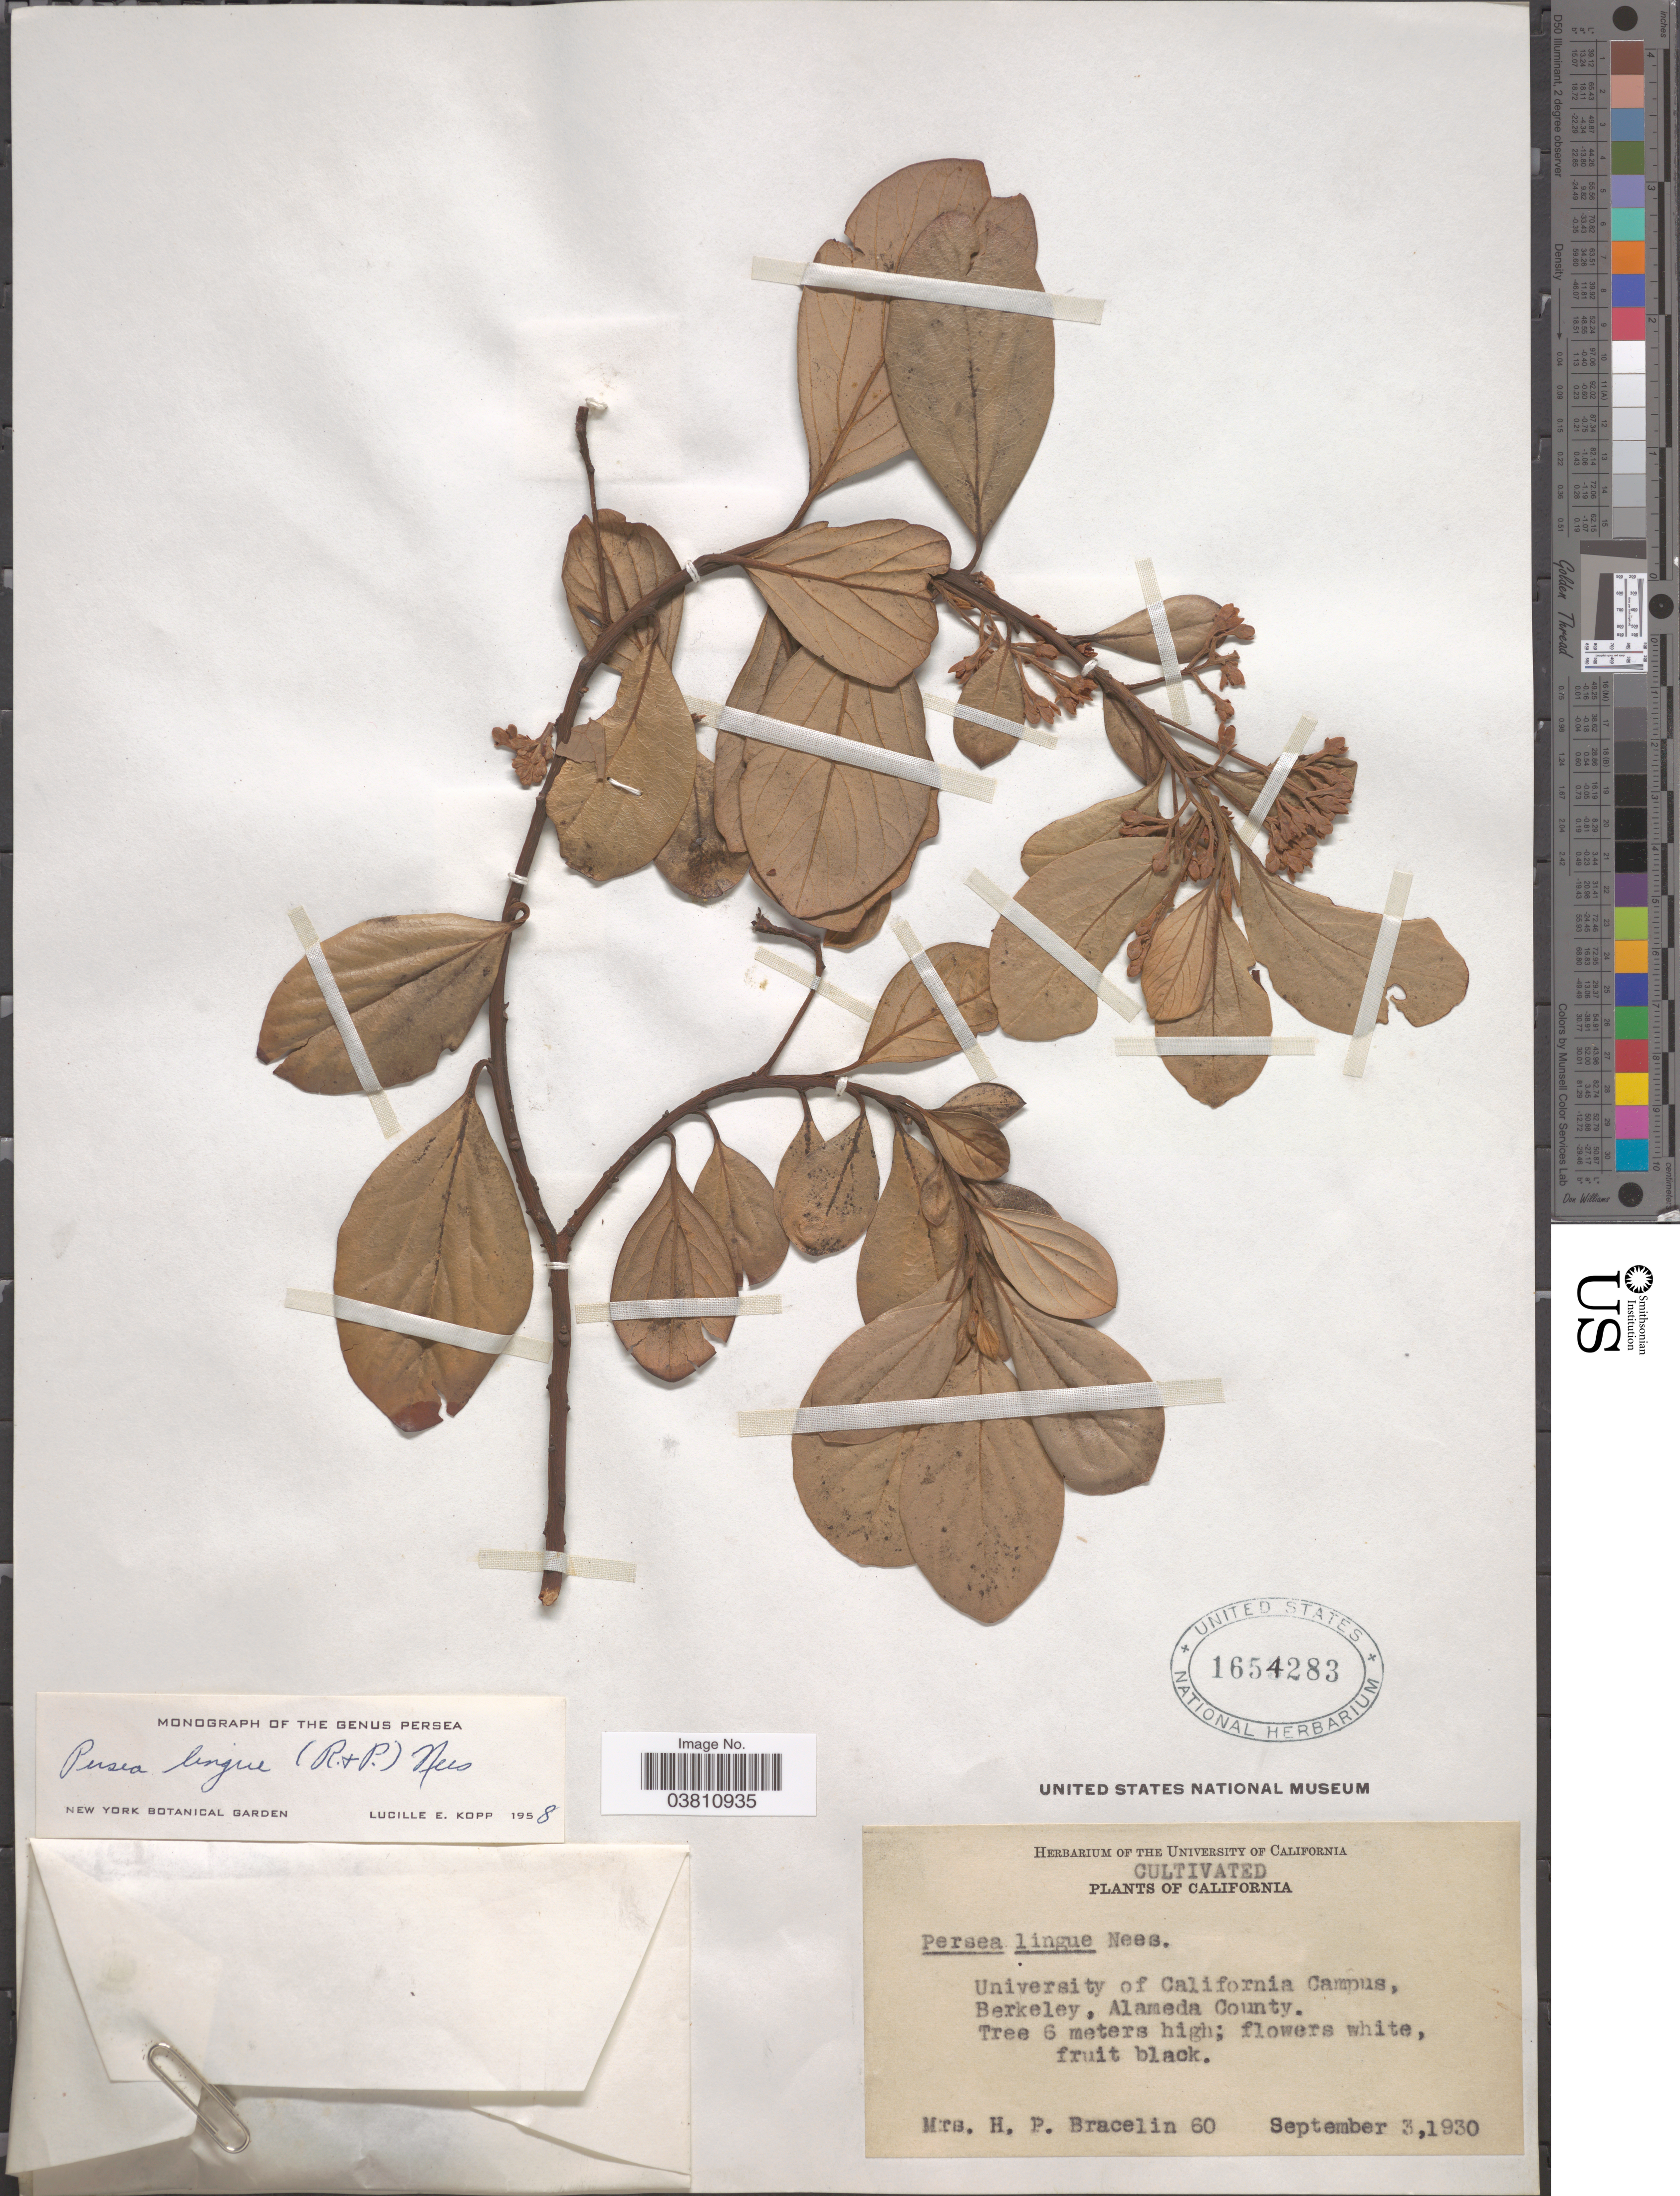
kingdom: Plantae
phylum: Tracheophyta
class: Magnoliopsida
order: Laurales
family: Lauraceae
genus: Persea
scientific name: Persea lingue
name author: Nees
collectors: H. Bracelin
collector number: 60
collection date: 1930-09-03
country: United States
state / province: California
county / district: Alameda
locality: University of California Campus, Berkeley, Alameda County.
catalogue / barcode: US 1654283